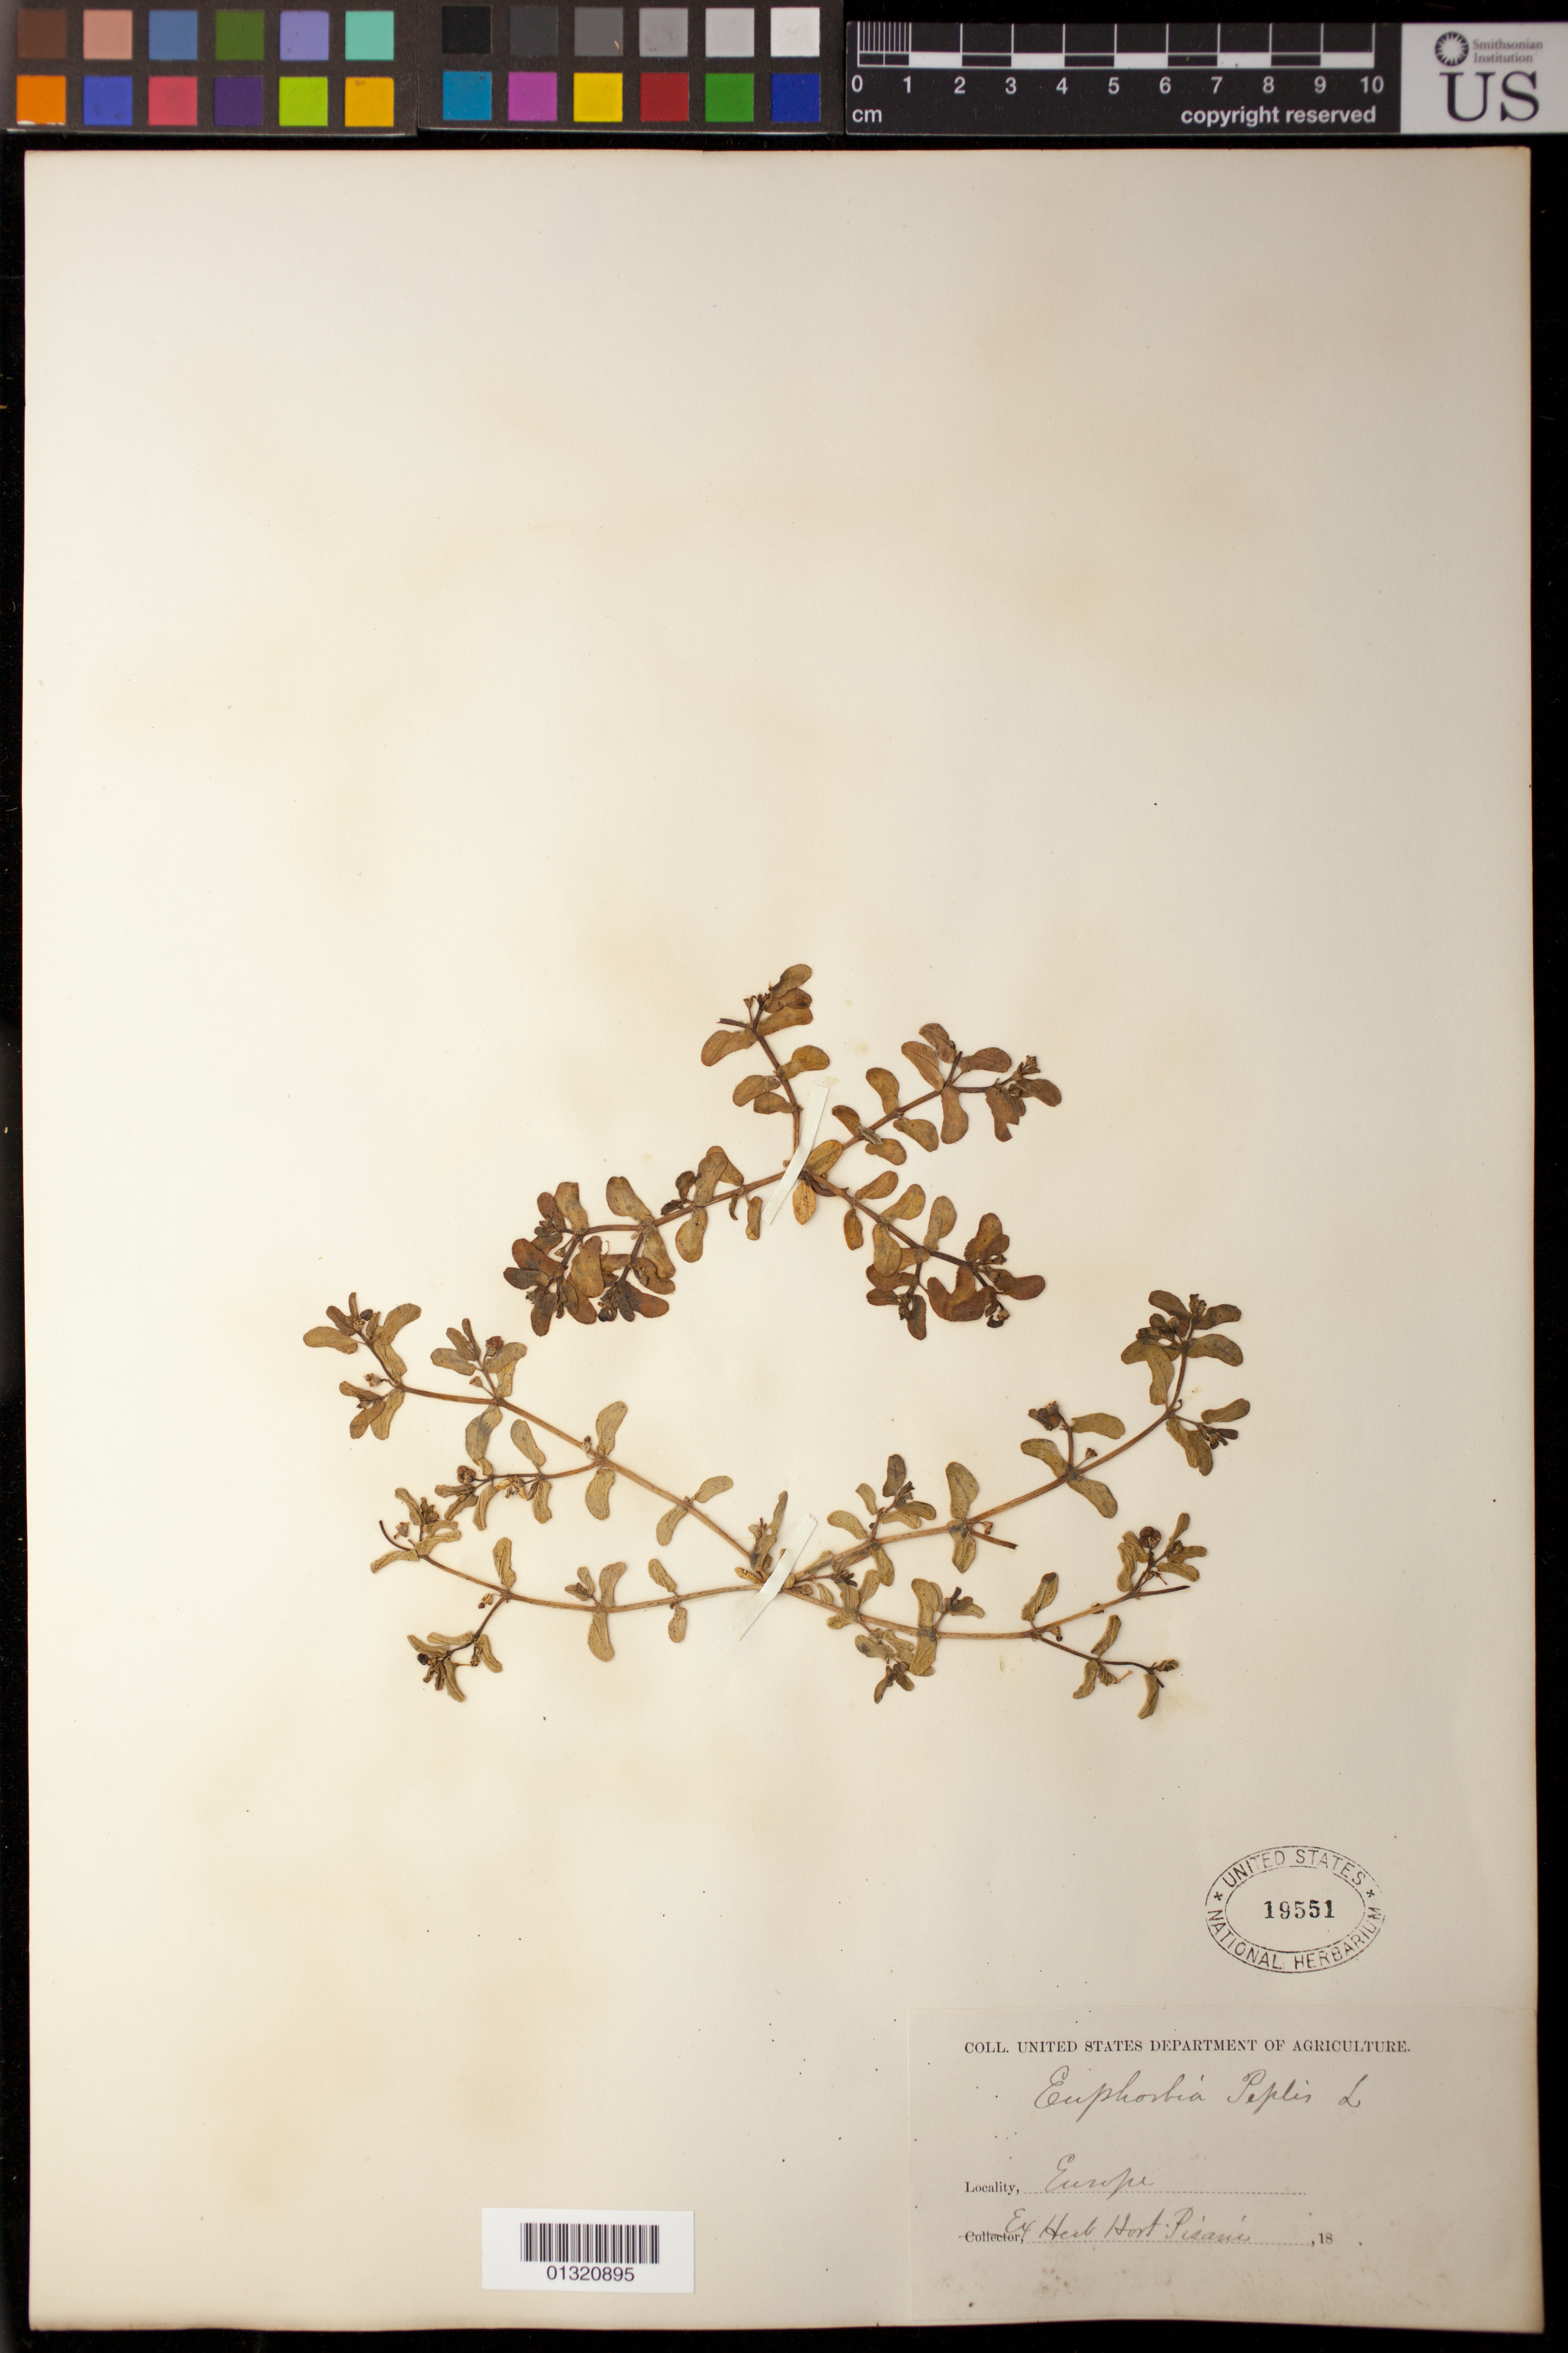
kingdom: Plantae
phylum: Tracheophyta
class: Magnoliopsida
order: Malpighiales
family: Euphorbiaceae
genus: Euphorbia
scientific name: Euphorbia peplus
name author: L.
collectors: ex herb. Pisani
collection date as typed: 18--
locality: Europe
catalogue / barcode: US 19551